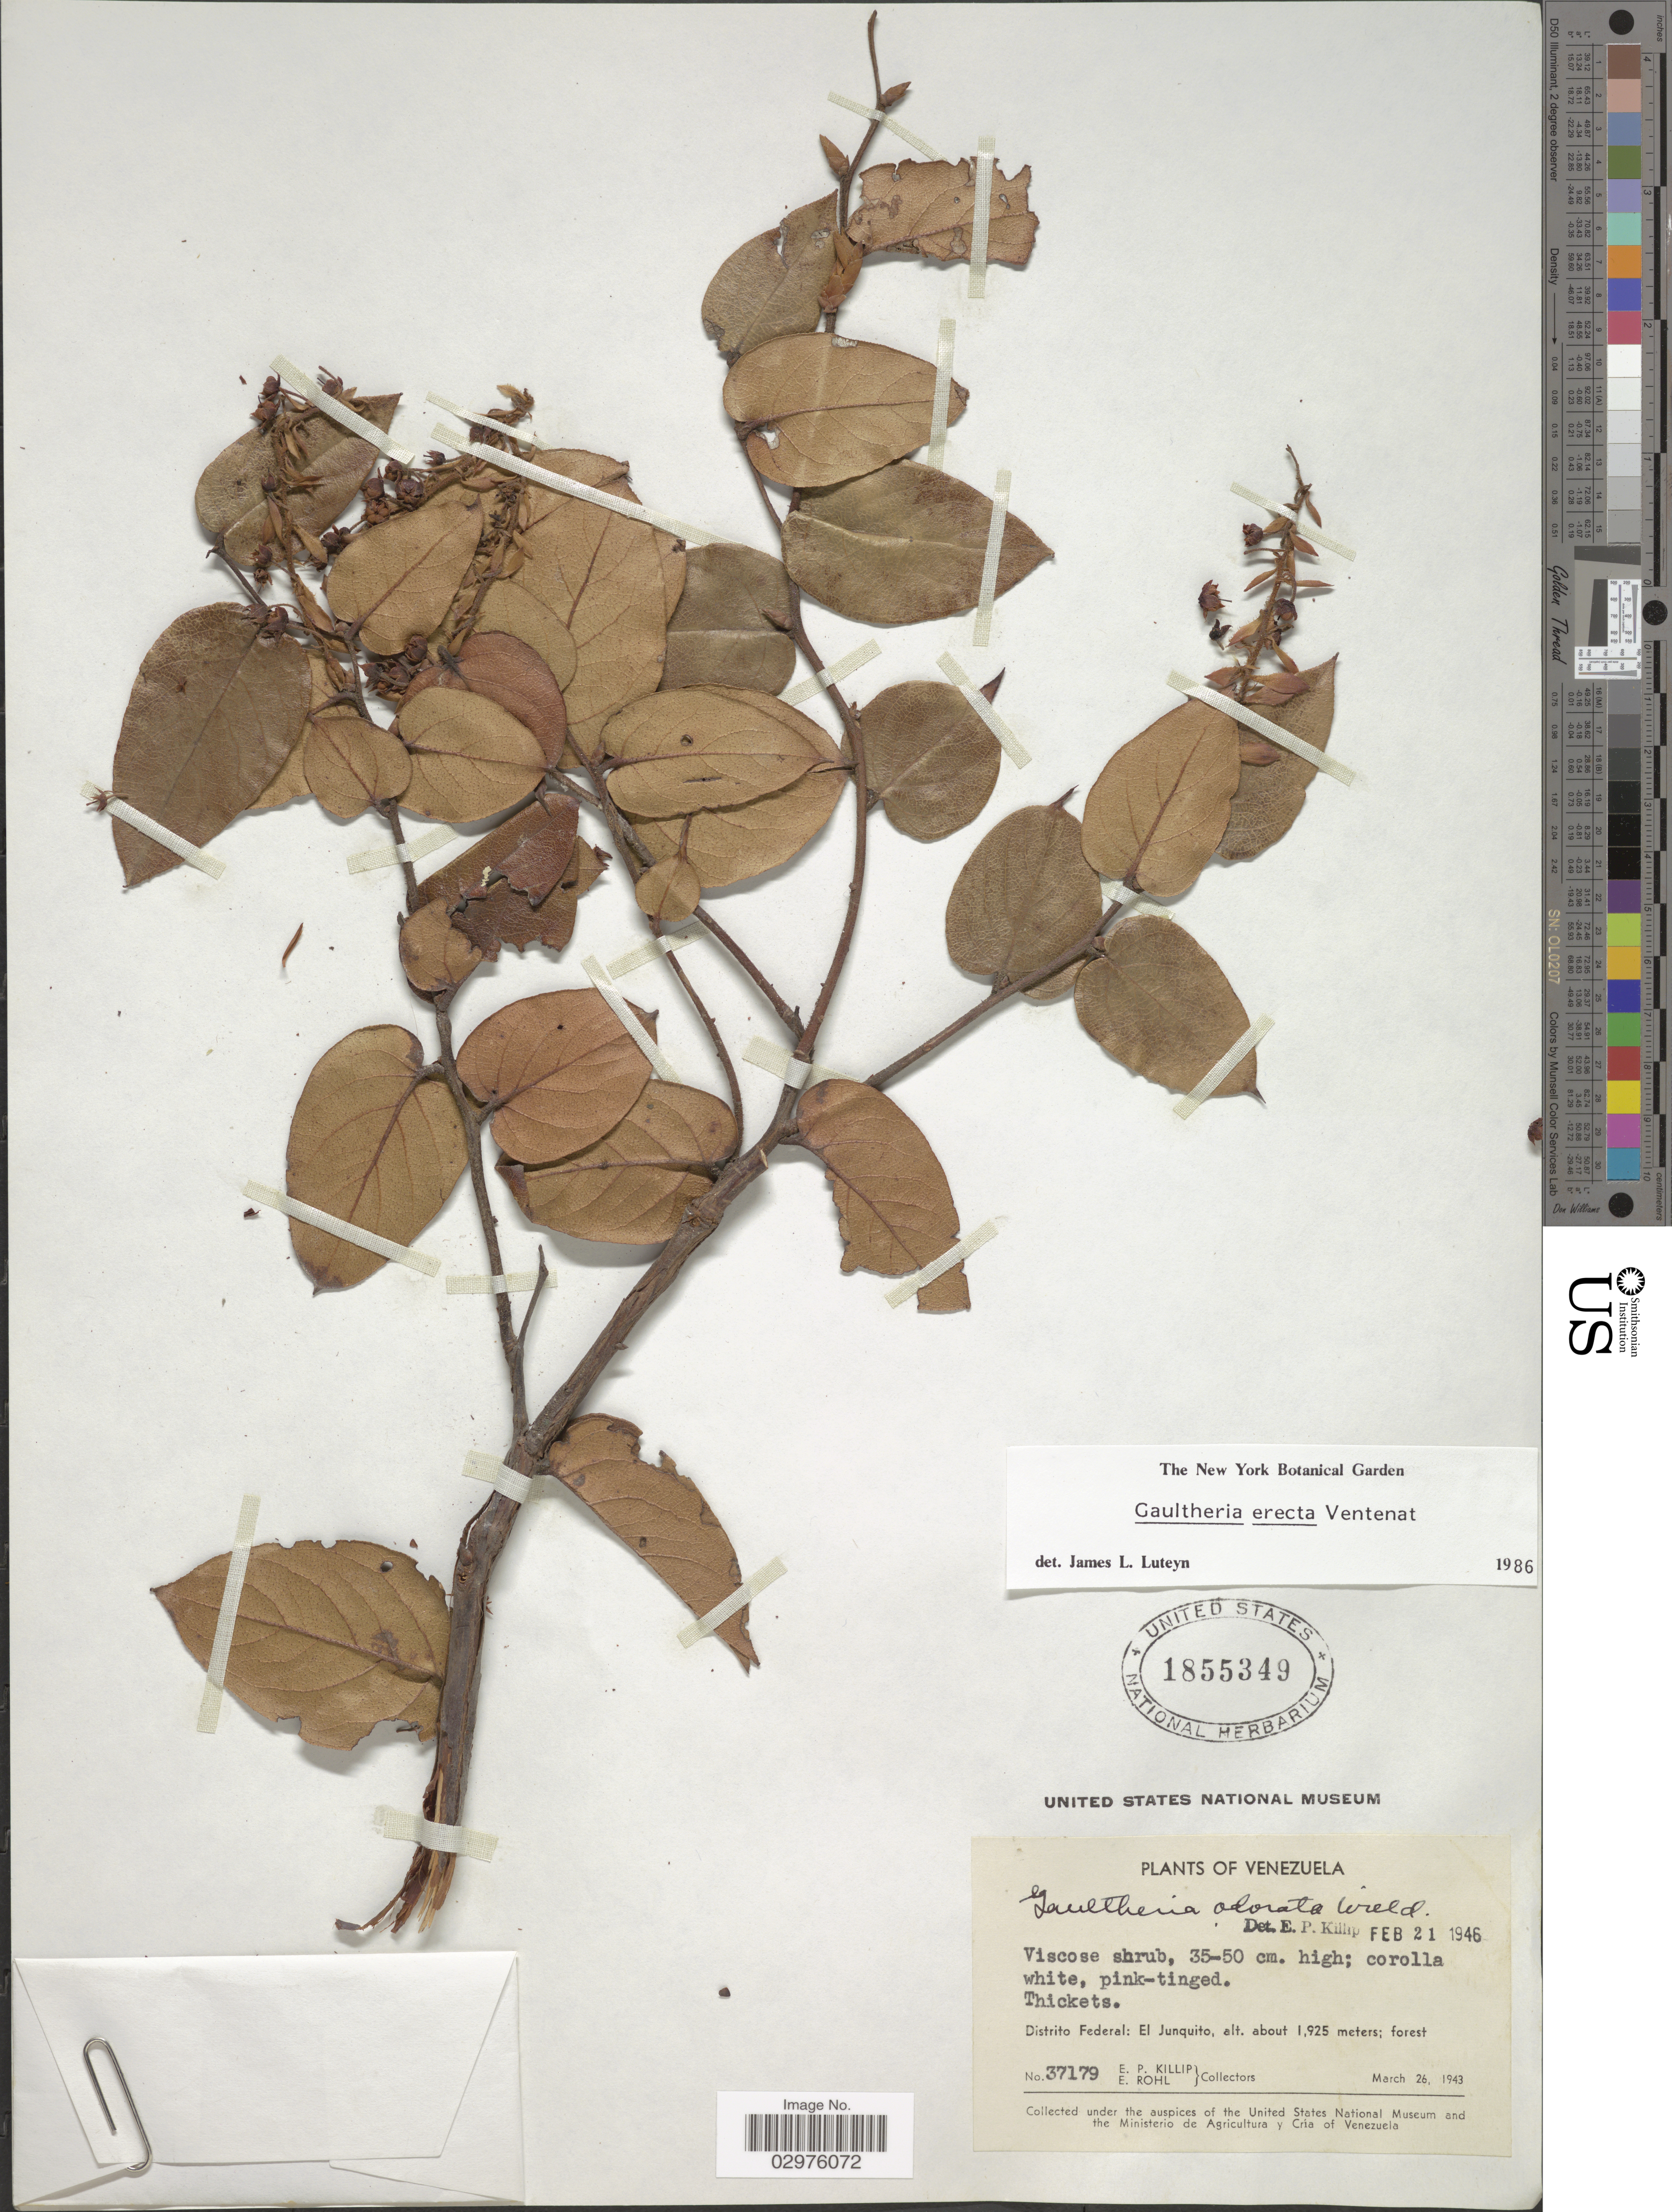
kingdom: Plantae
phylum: Tracheophyta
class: Magnoliopsida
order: Ericales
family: Ericaceae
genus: Gaultheria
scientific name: Gaultheria erecta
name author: Vent.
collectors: E. P. Killip & E. Röhl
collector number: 37179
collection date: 1943-03-26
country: Venezuela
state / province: Distrito Federal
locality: Distrito Federal: El Junquito.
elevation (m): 1925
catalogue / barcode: US 1855349